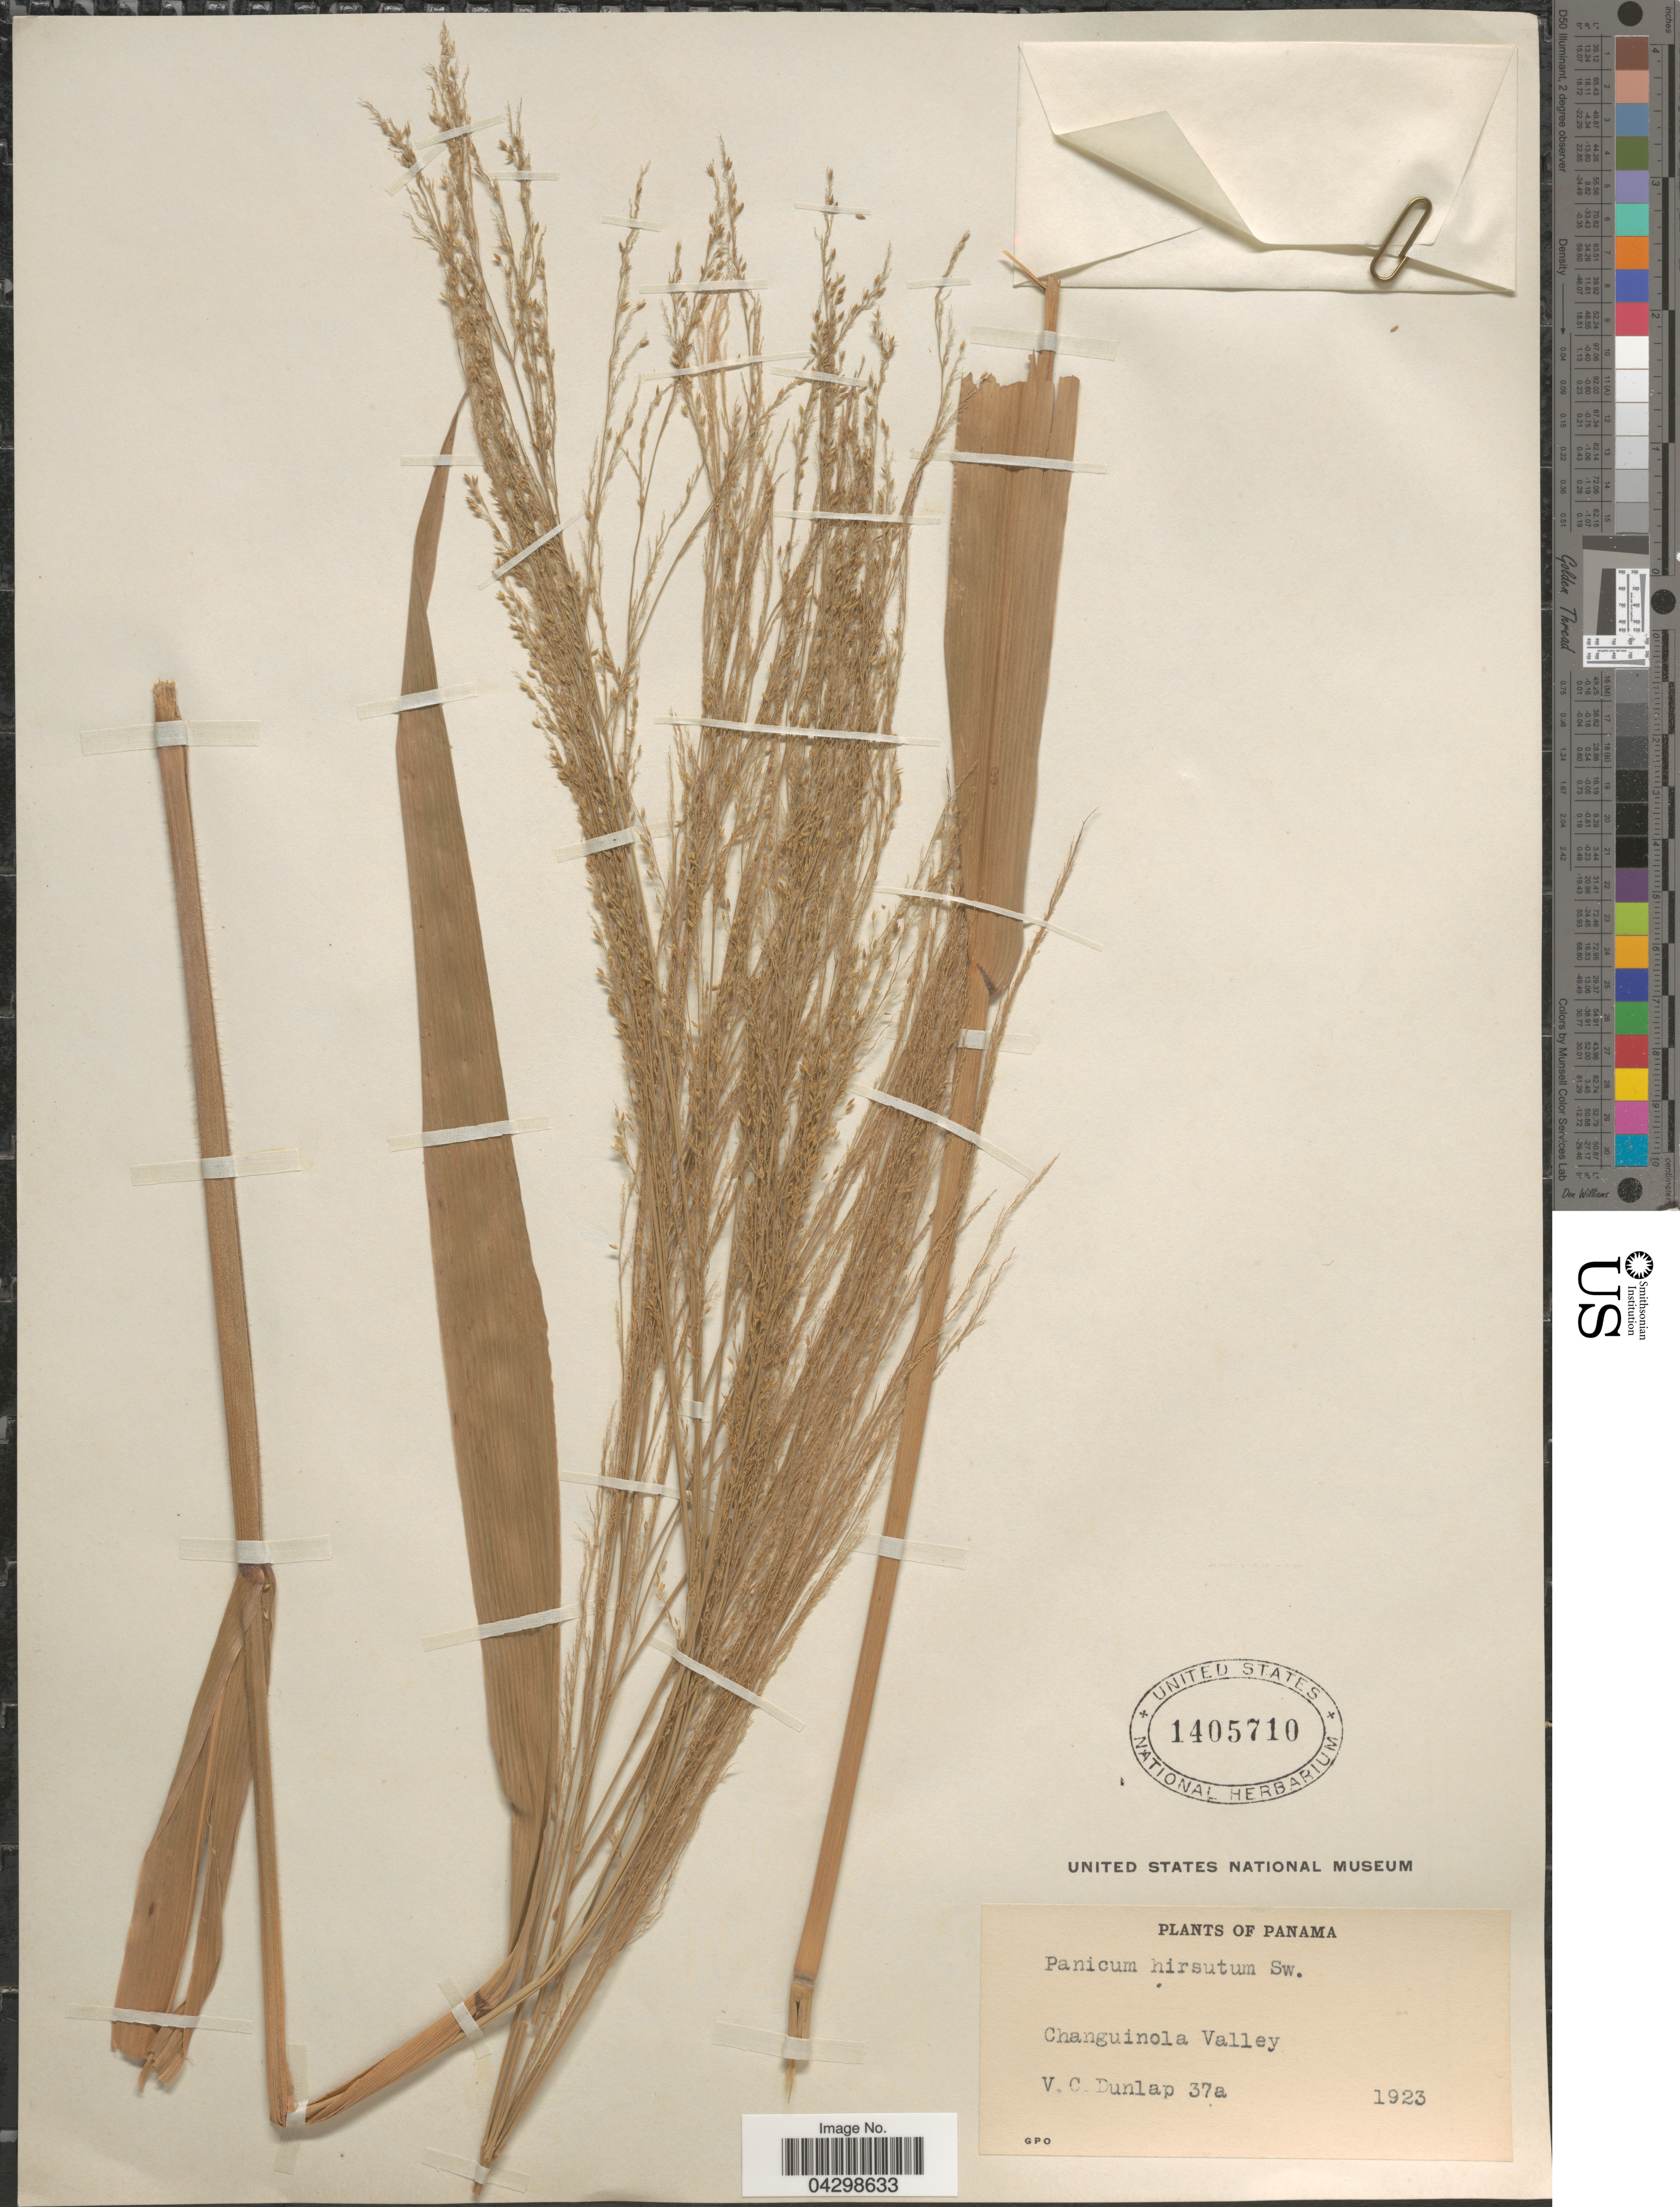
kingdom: Plantae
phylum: Tracheophyta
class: Liliopsida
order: Poales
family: Poaceae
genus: Panicum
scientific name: Panicum hirsutum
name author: Sw.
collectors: V. C. Dunlap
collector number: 37a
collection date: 1923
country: Panama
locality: Changuinola Valley.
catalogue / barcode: US 1405710